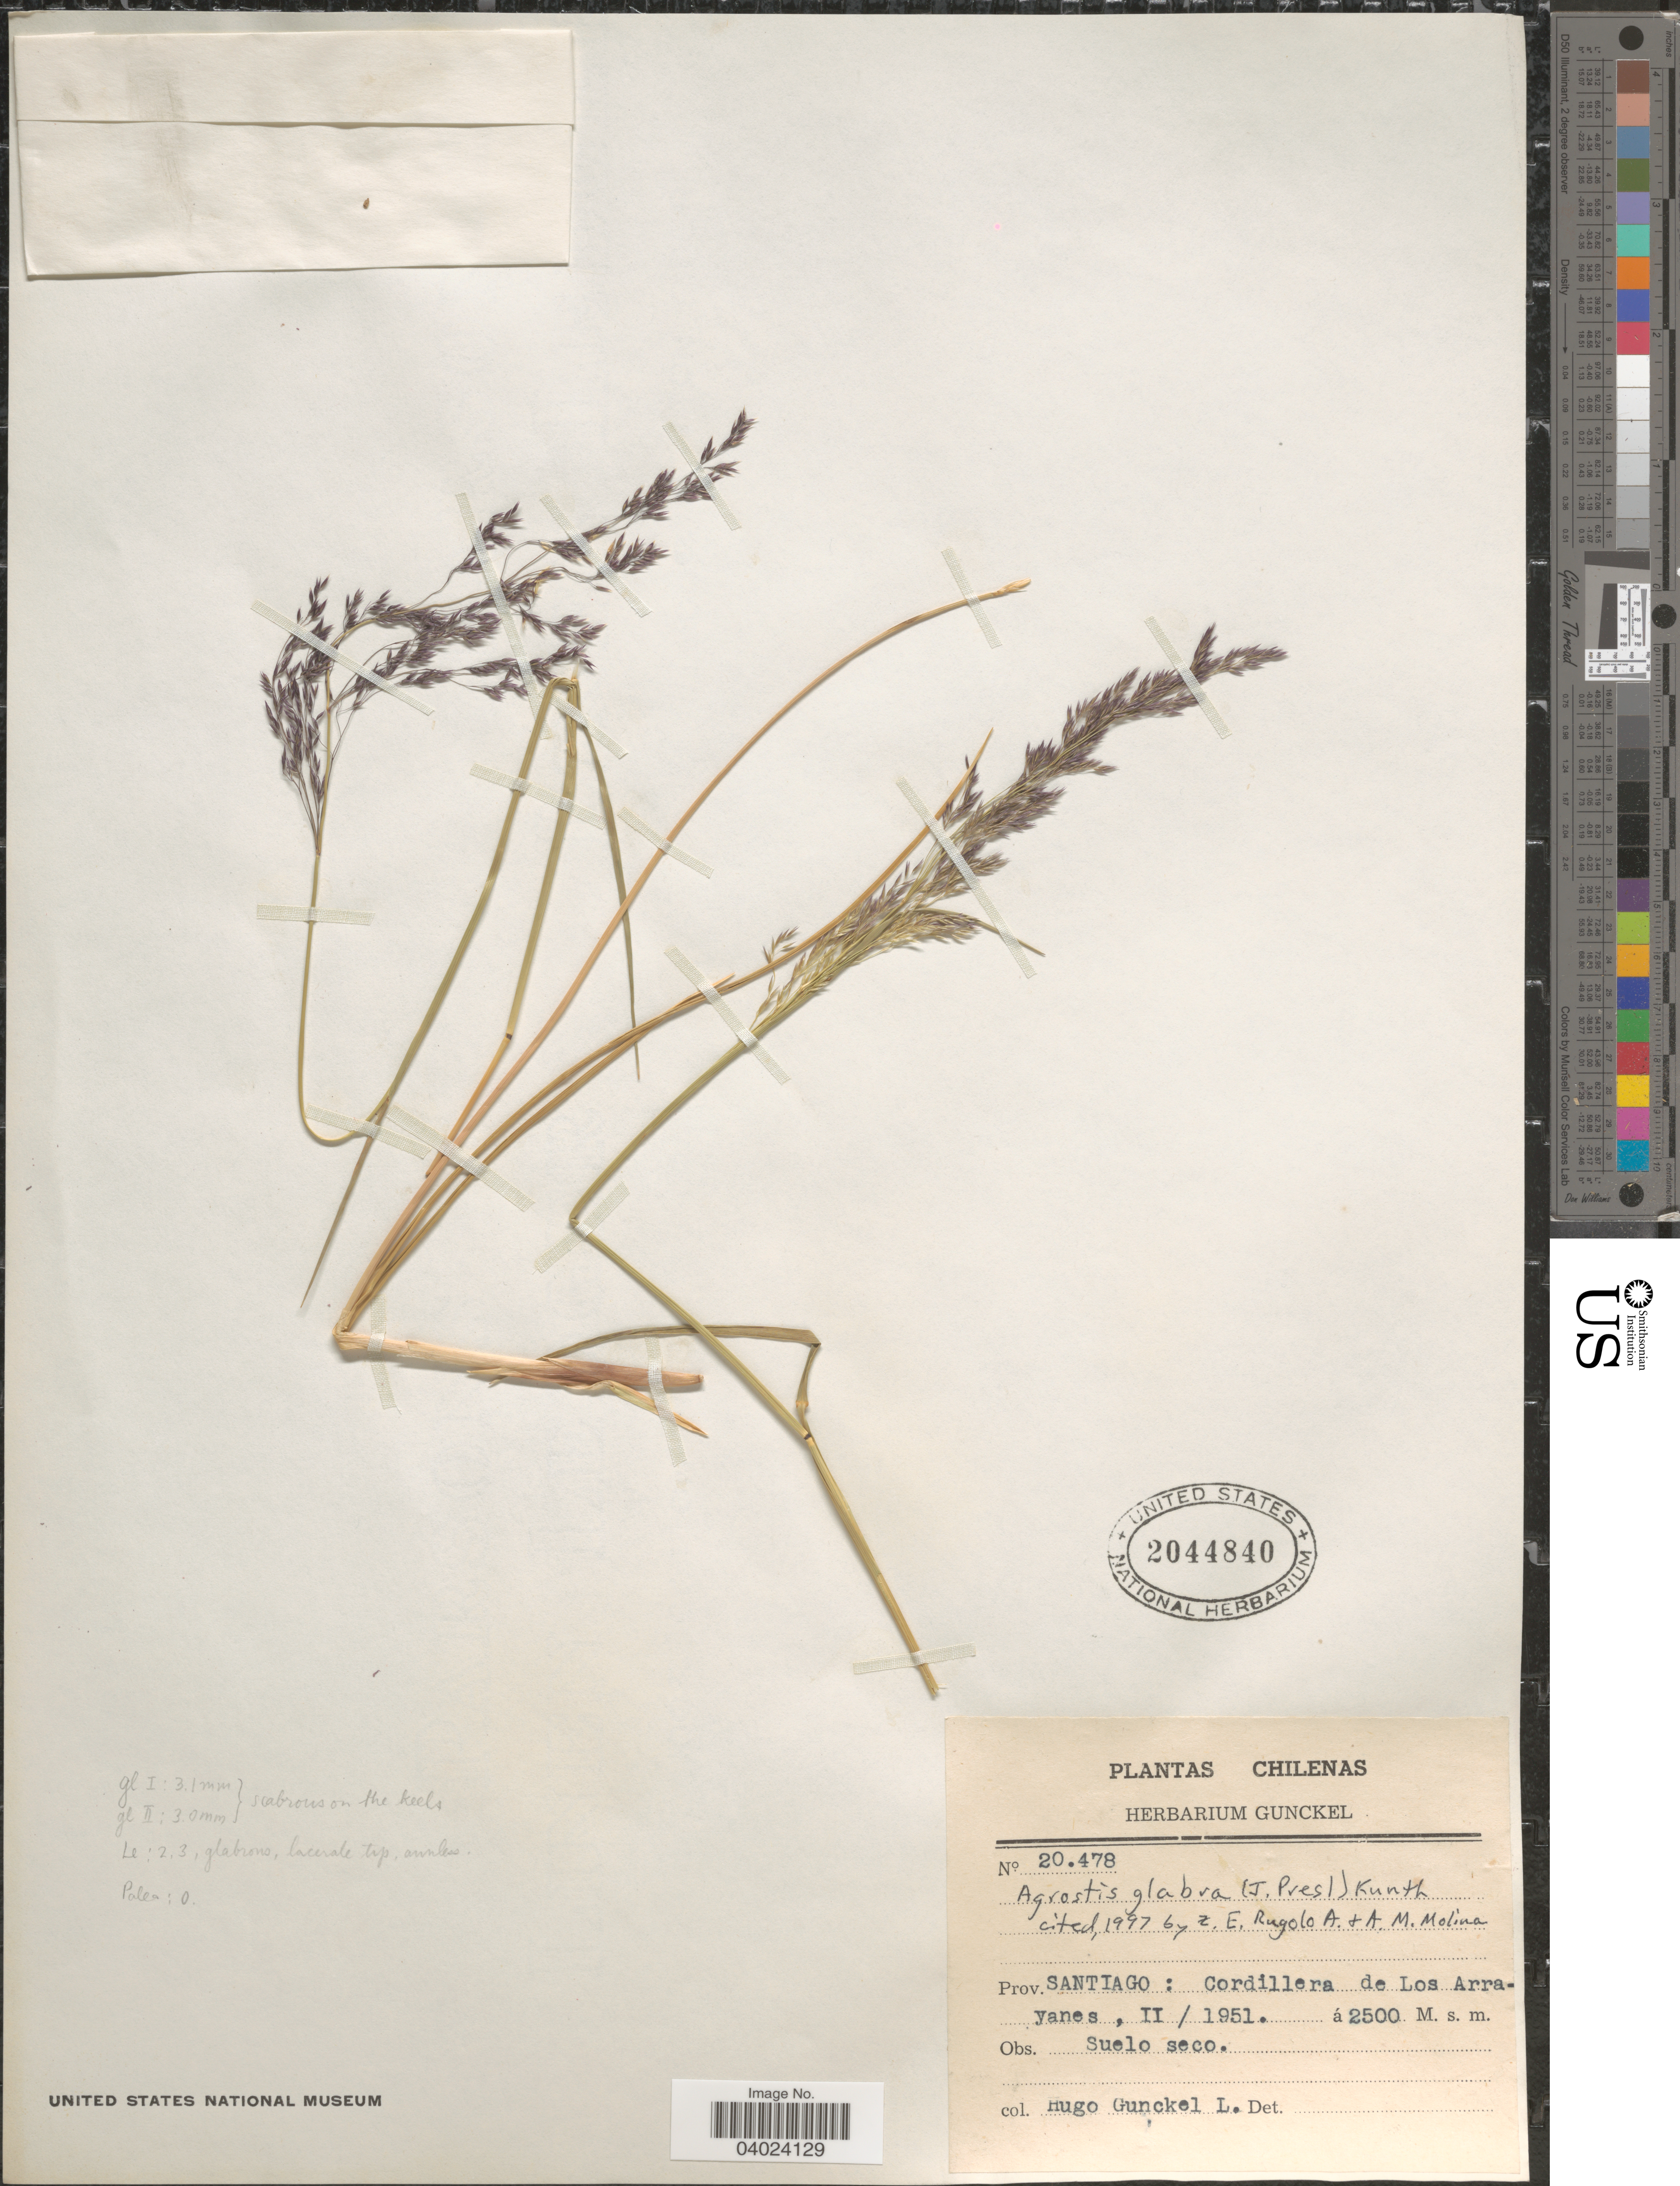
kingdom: Plantae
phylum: Tracheophyta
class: Liliopsida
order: Poales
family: Poaceae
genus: Agrostis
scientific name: Agrostis glabra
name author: (J. Presl) Kunth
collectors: H. Gunckel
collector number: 20478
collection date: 1951-02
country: Chile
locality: Prov. Santiago: Cordillera de Los Arrayanes.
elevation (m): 2500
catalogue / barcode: US 2044840